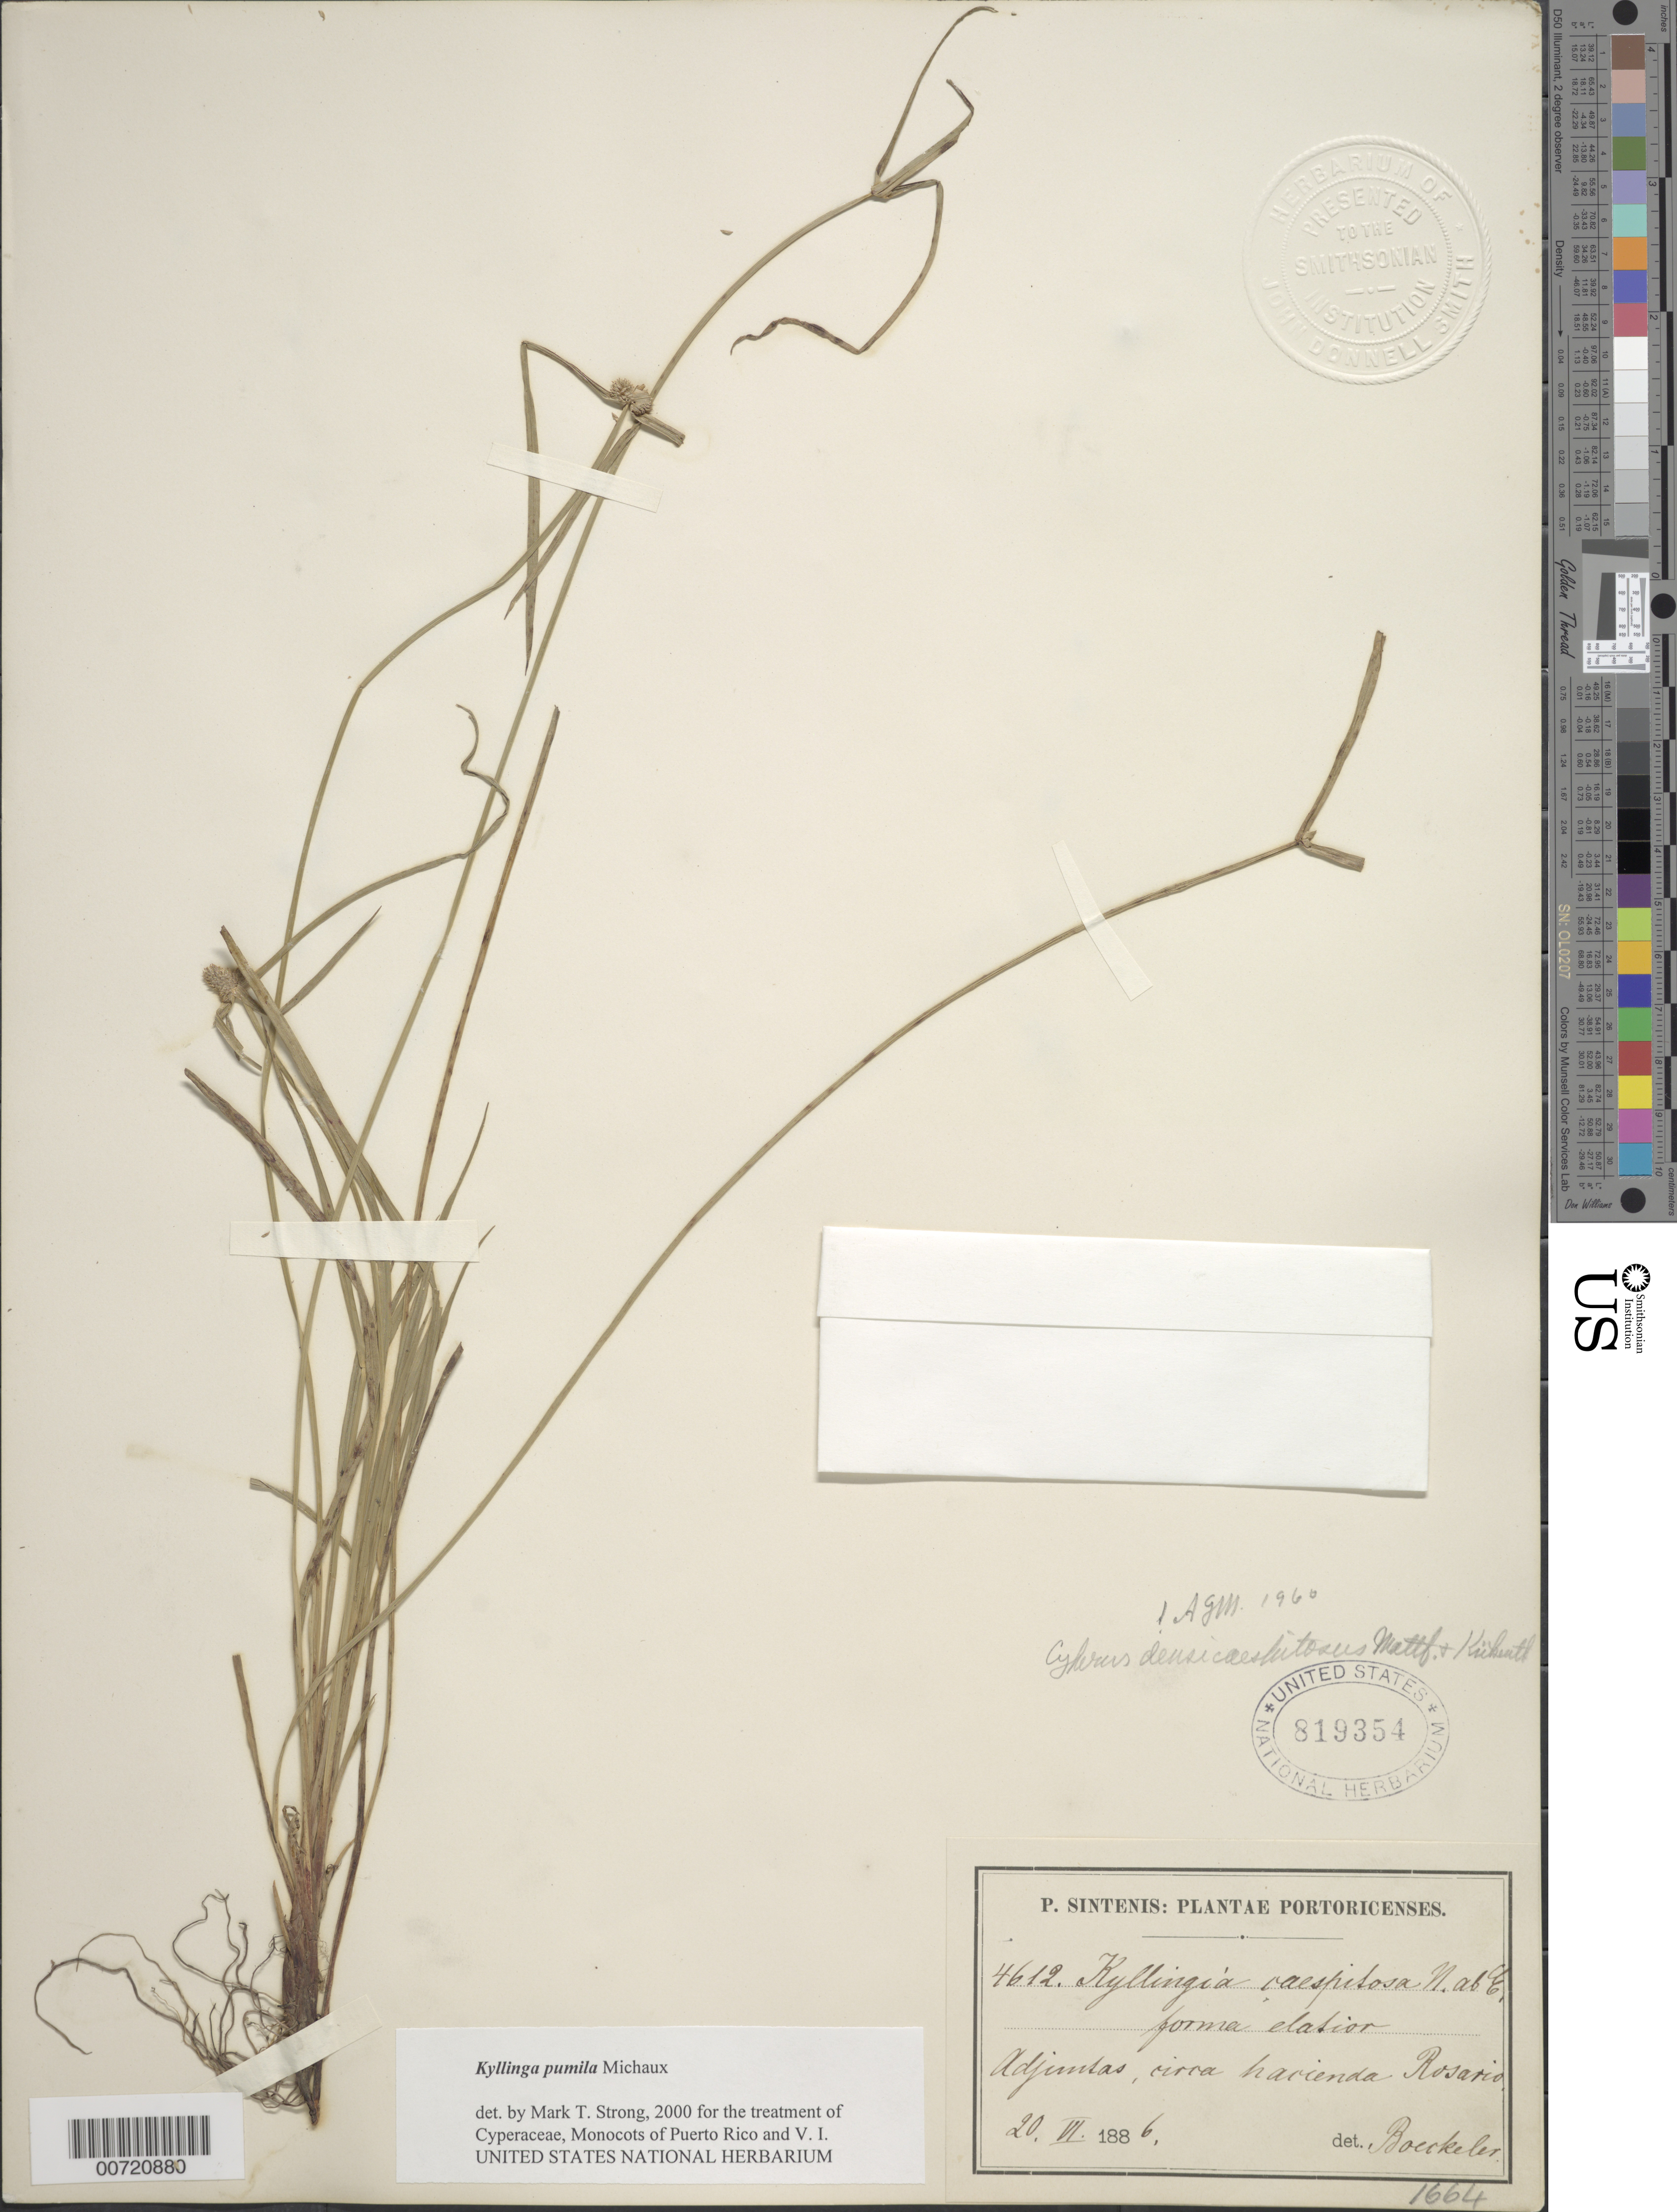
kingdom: Plantae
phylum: Tracheophyta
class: Liliopsida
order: Poales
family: Cyperaceae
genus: Cyperus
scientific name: Cyperus hortensis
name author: (Salzm. ex Steud.) Dorr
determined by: Strong, Mark T., (BOT), Smithsonian Institution - National Museum of Natural History (UNITED STATES)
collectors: P. Sintenis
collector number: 4612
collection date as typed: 20 Jun 1886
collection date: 1886-06-20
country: Puerto Rico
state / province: Adjuntas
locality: Adjuntas.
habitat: Circa hacienda Rosario.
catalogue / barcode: US 819354